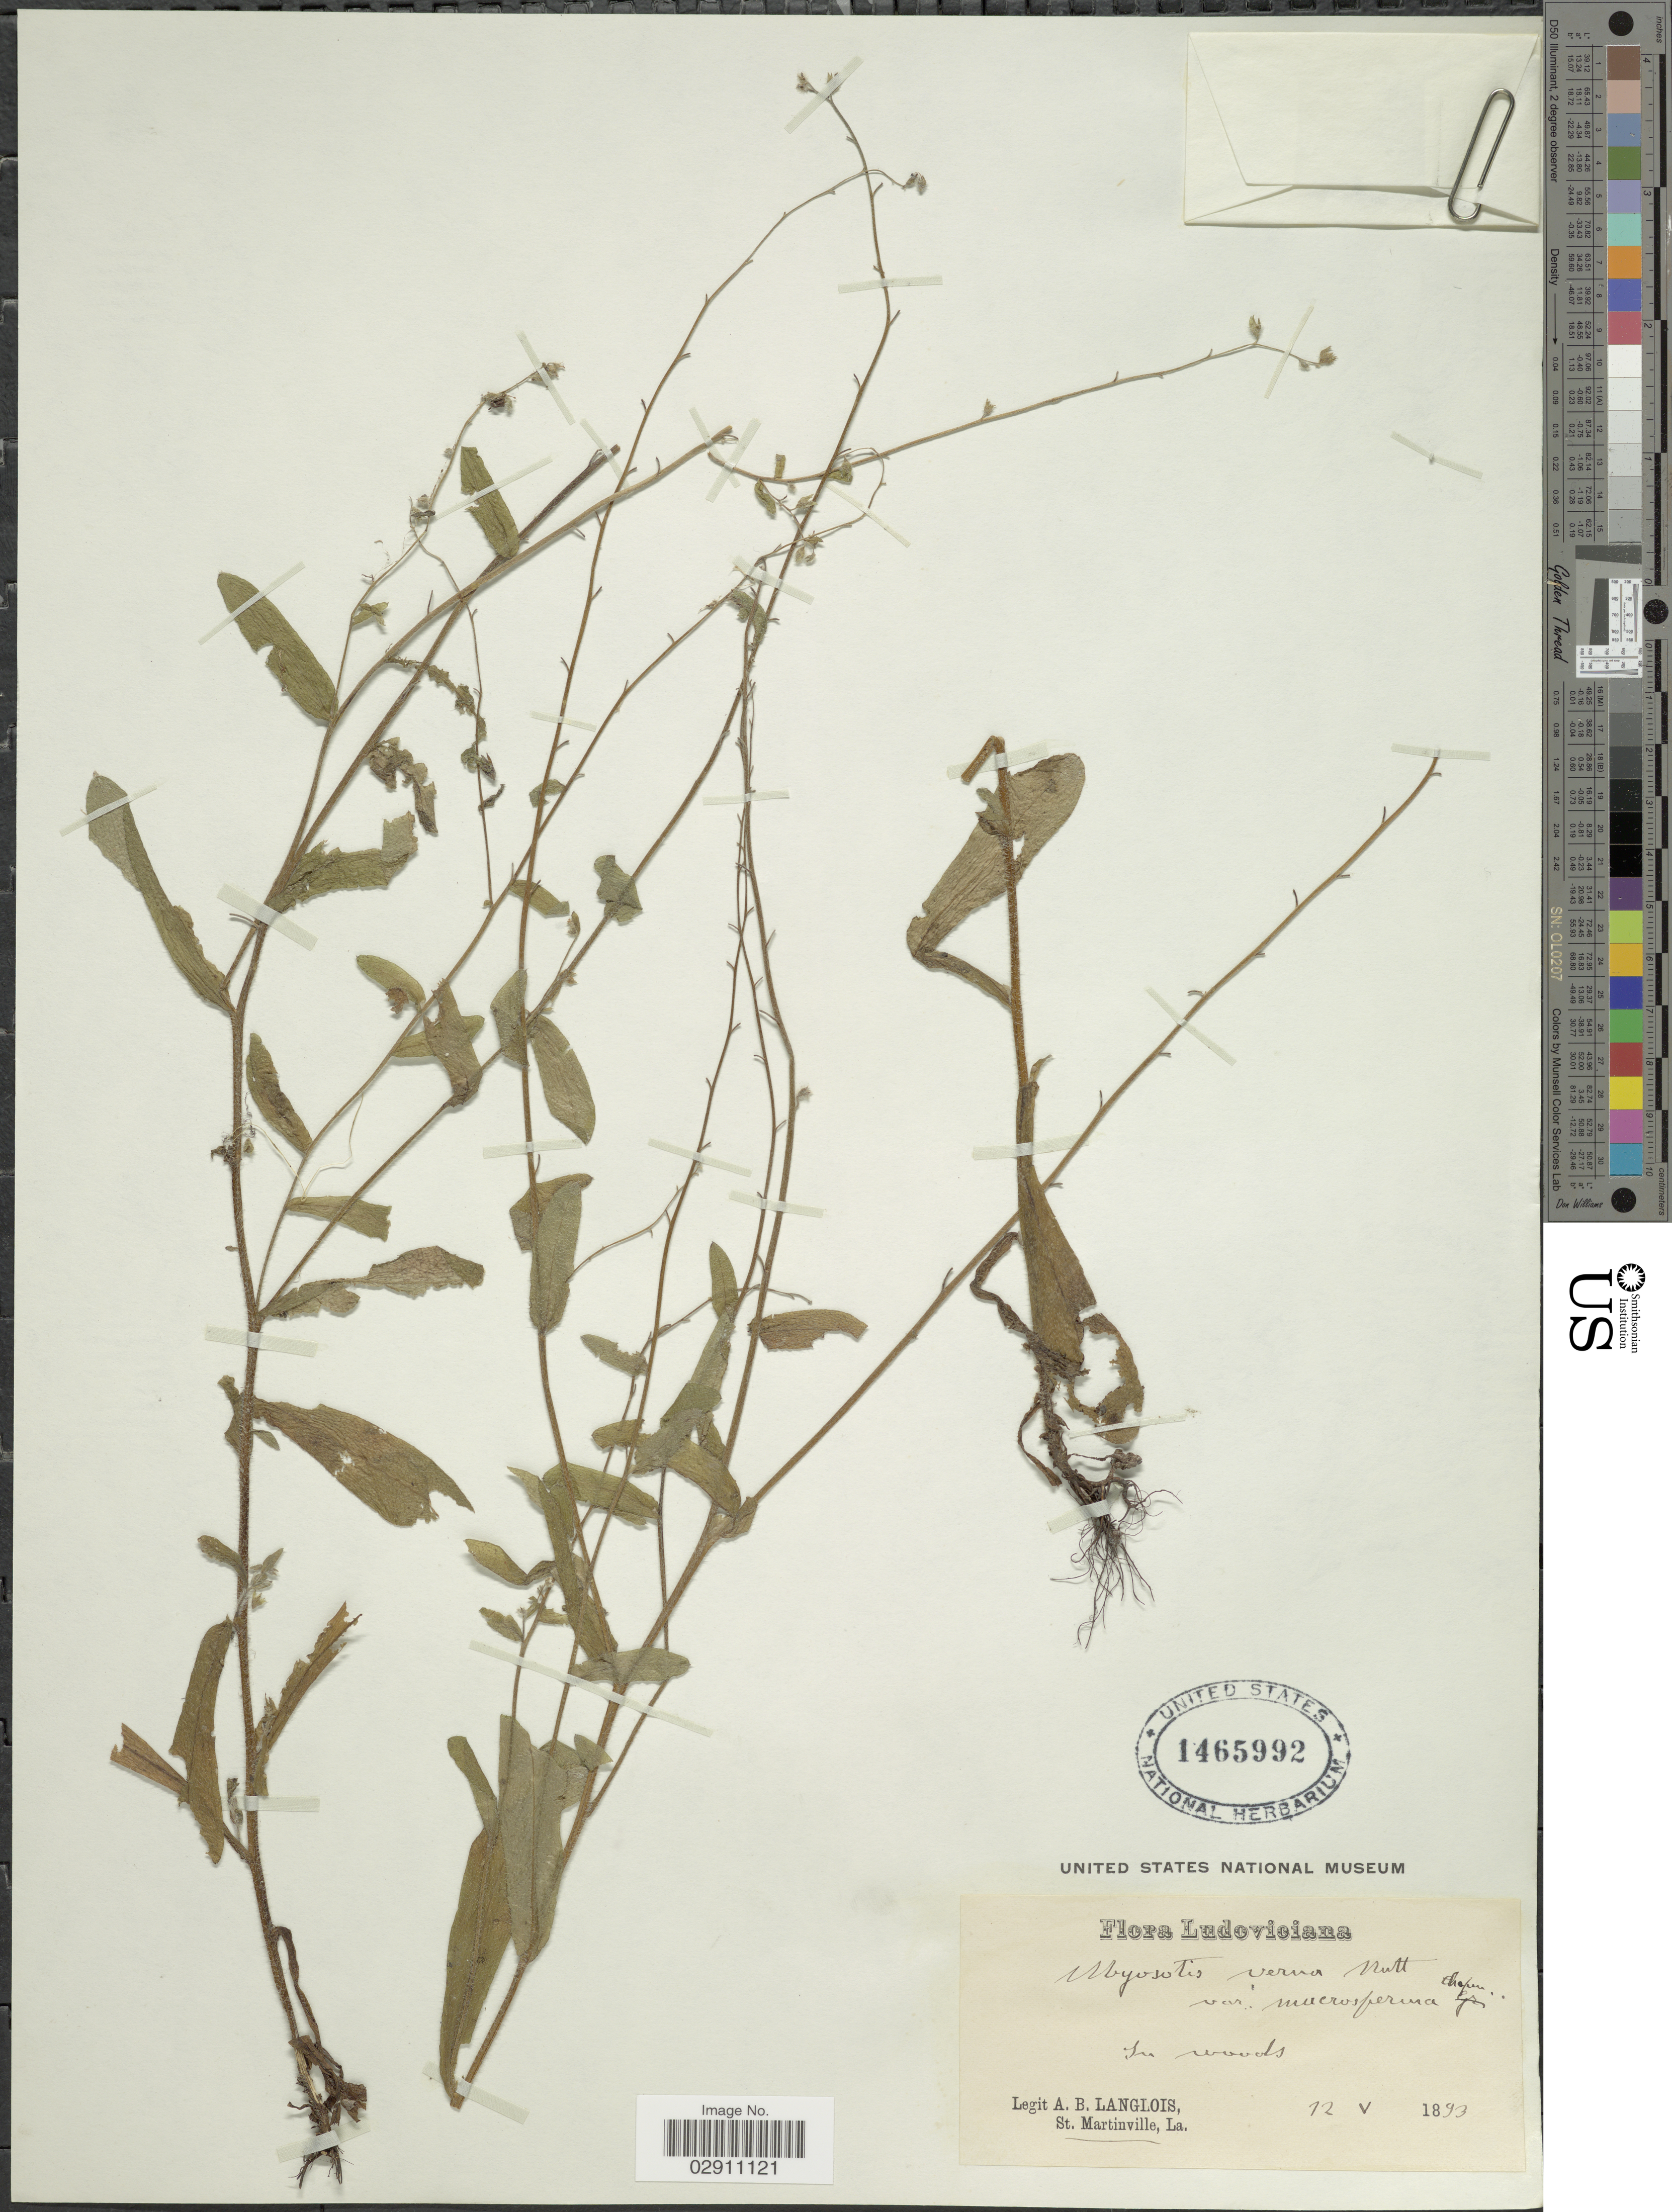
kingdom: Plantae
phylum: Tracheophyta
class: Magnoliopsida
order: Boraginales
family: Boraginaceae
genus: Myosotis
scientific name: Myosotis macrosperma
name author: Engelm.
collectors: A. Langlois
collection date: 1893-05-12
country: United States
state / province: Louisiana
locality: Ludoviciana.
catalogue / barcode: US 1465992